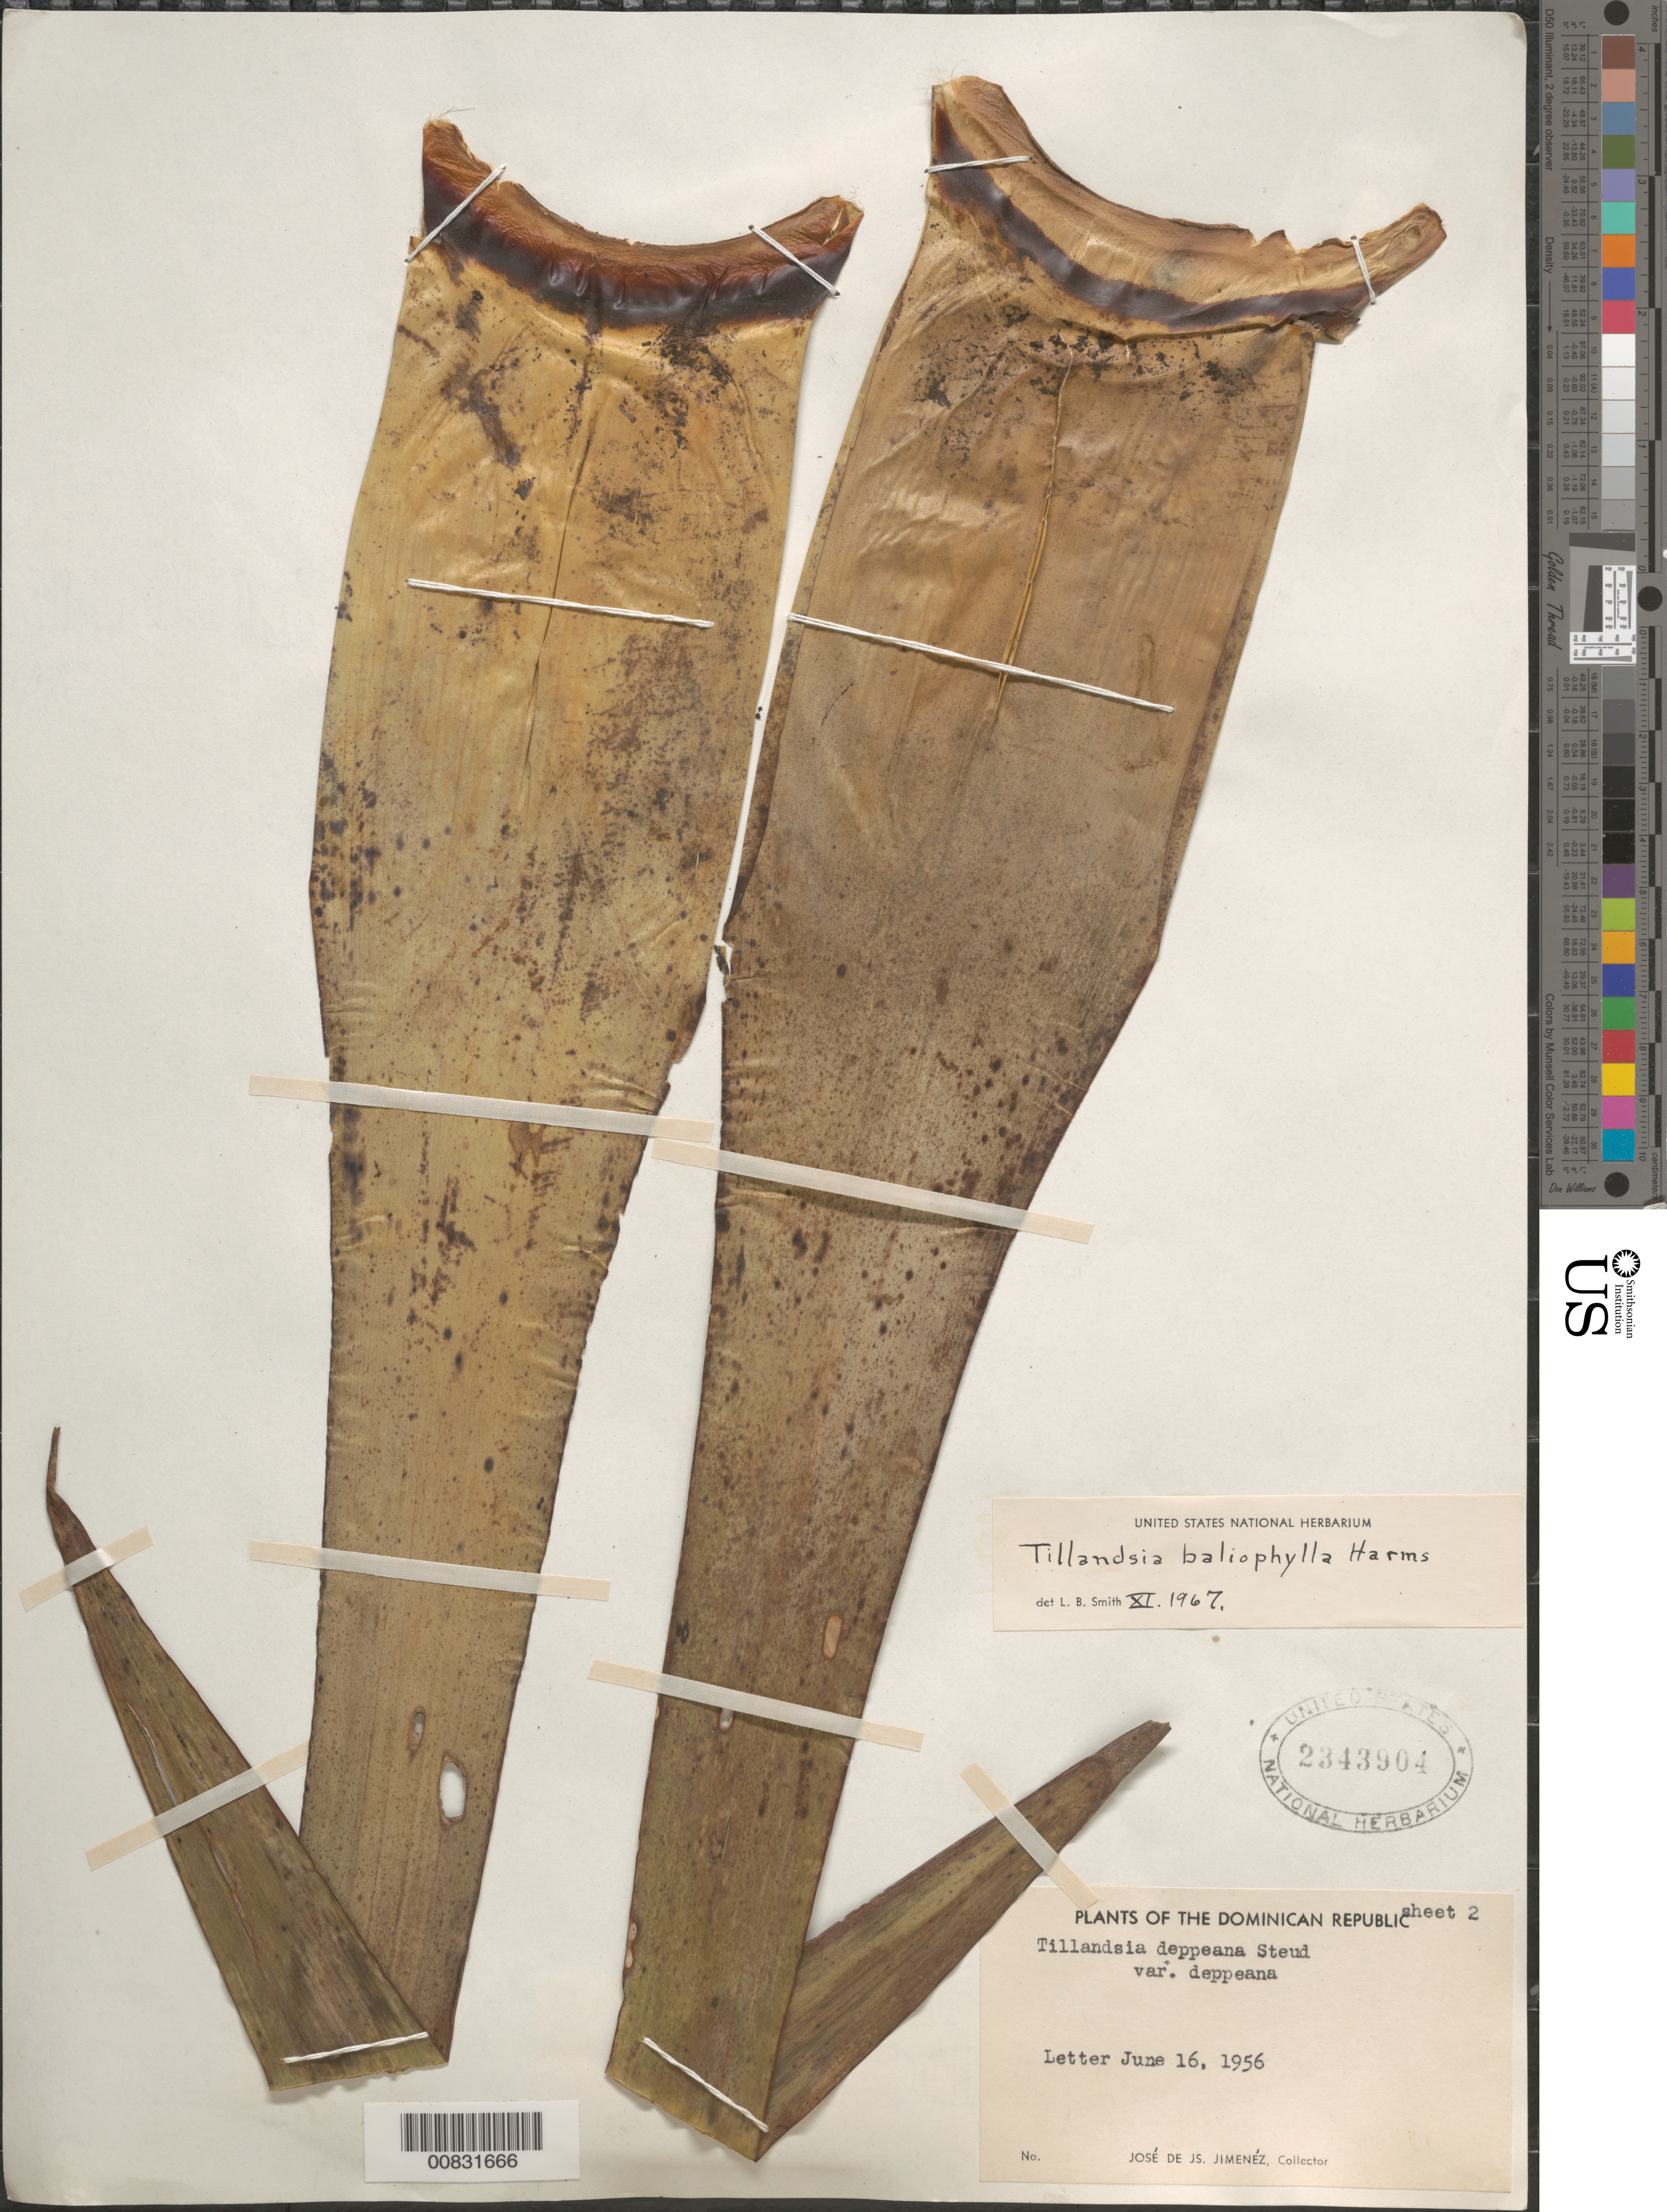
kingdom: Plantae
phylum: Tracheophyta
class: Liliopsida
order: Poales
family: Bromeliaceae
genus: Tillandsia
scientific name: Tillandsia baliophylla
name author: Harms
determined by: Smith, Lyman B., (US), NMNH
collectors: E. J. Marcano F.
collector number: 3307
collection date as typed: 15 Jan 1956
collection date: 1956-01-15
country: Dominican Republic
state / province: San Cristóbal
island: Hispaniola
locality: San Cristóbal.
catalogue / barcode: US 2343904